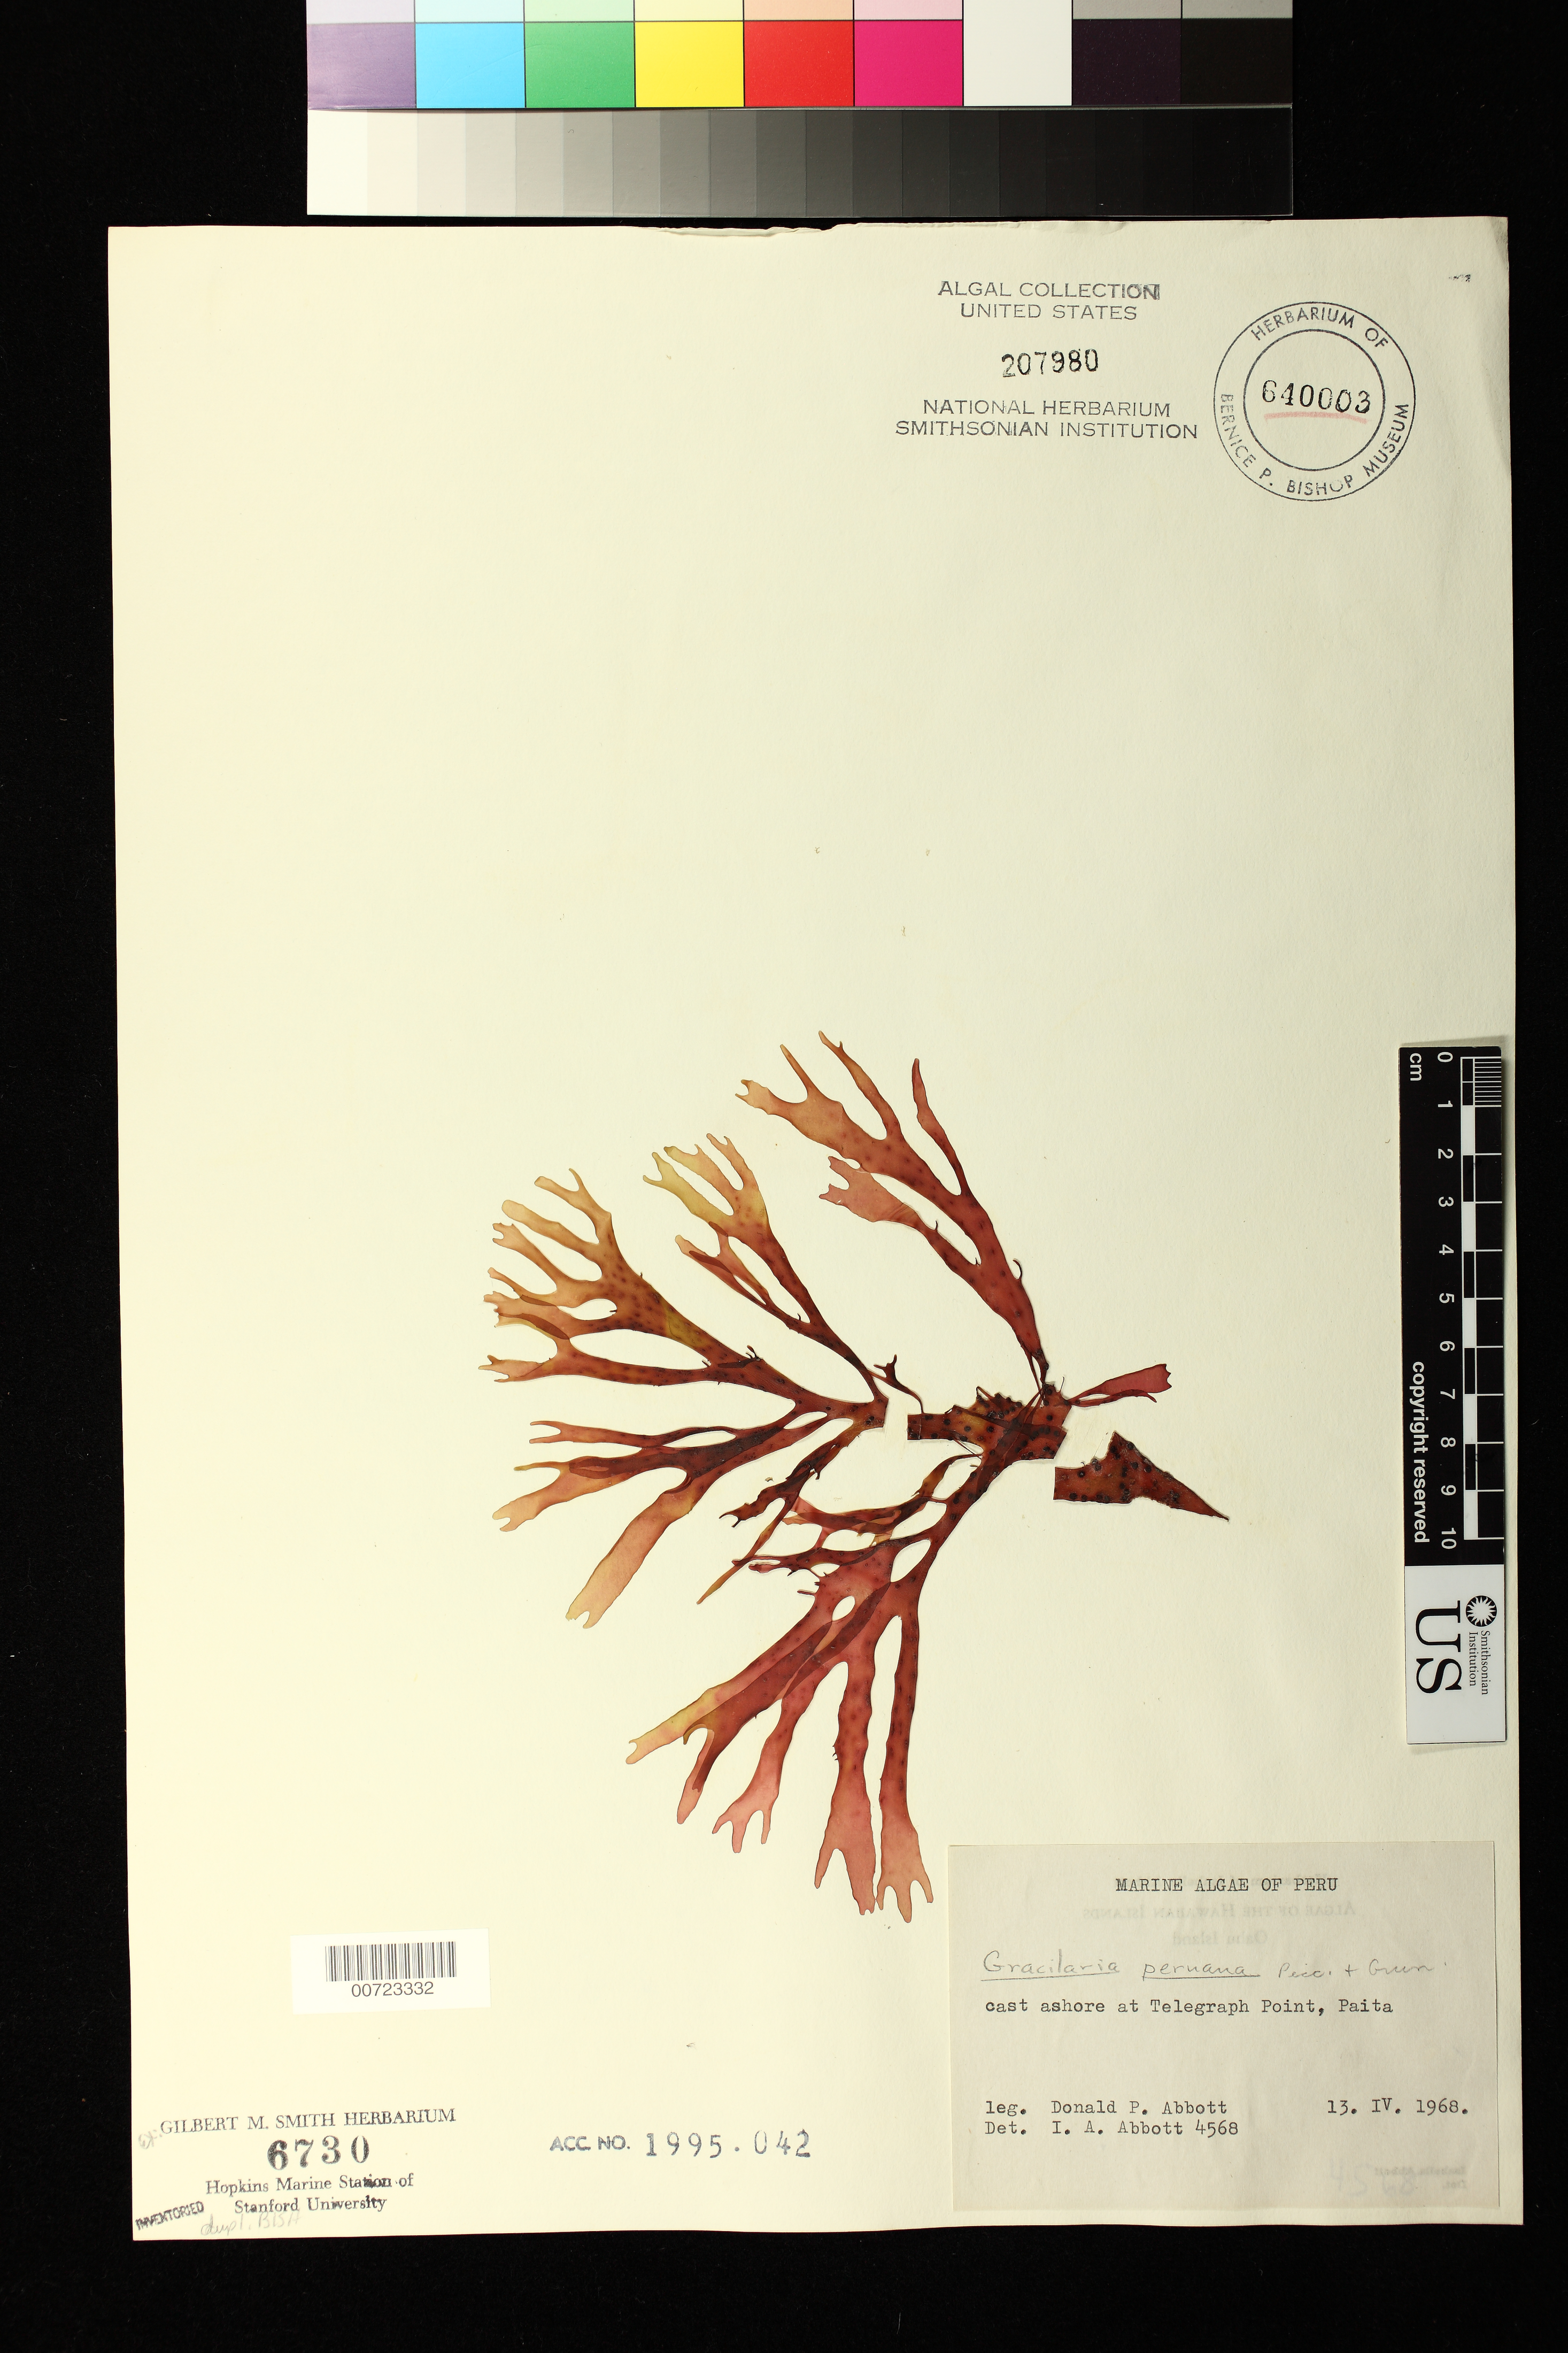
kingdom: Plantae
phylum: Rhodophyta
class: Florideophyceae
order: Gracilariales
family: Gracilariaceae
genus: Gracilaria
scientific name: Gracilaria peruana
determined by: Abbott, Isabella A.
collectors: D. P. Abbott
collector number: IAA 4568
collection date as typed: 13 Apr 1968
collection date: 1968-04-13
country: Peru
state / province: Piura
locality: Telegraph Point, Paita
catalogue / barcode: US 207980